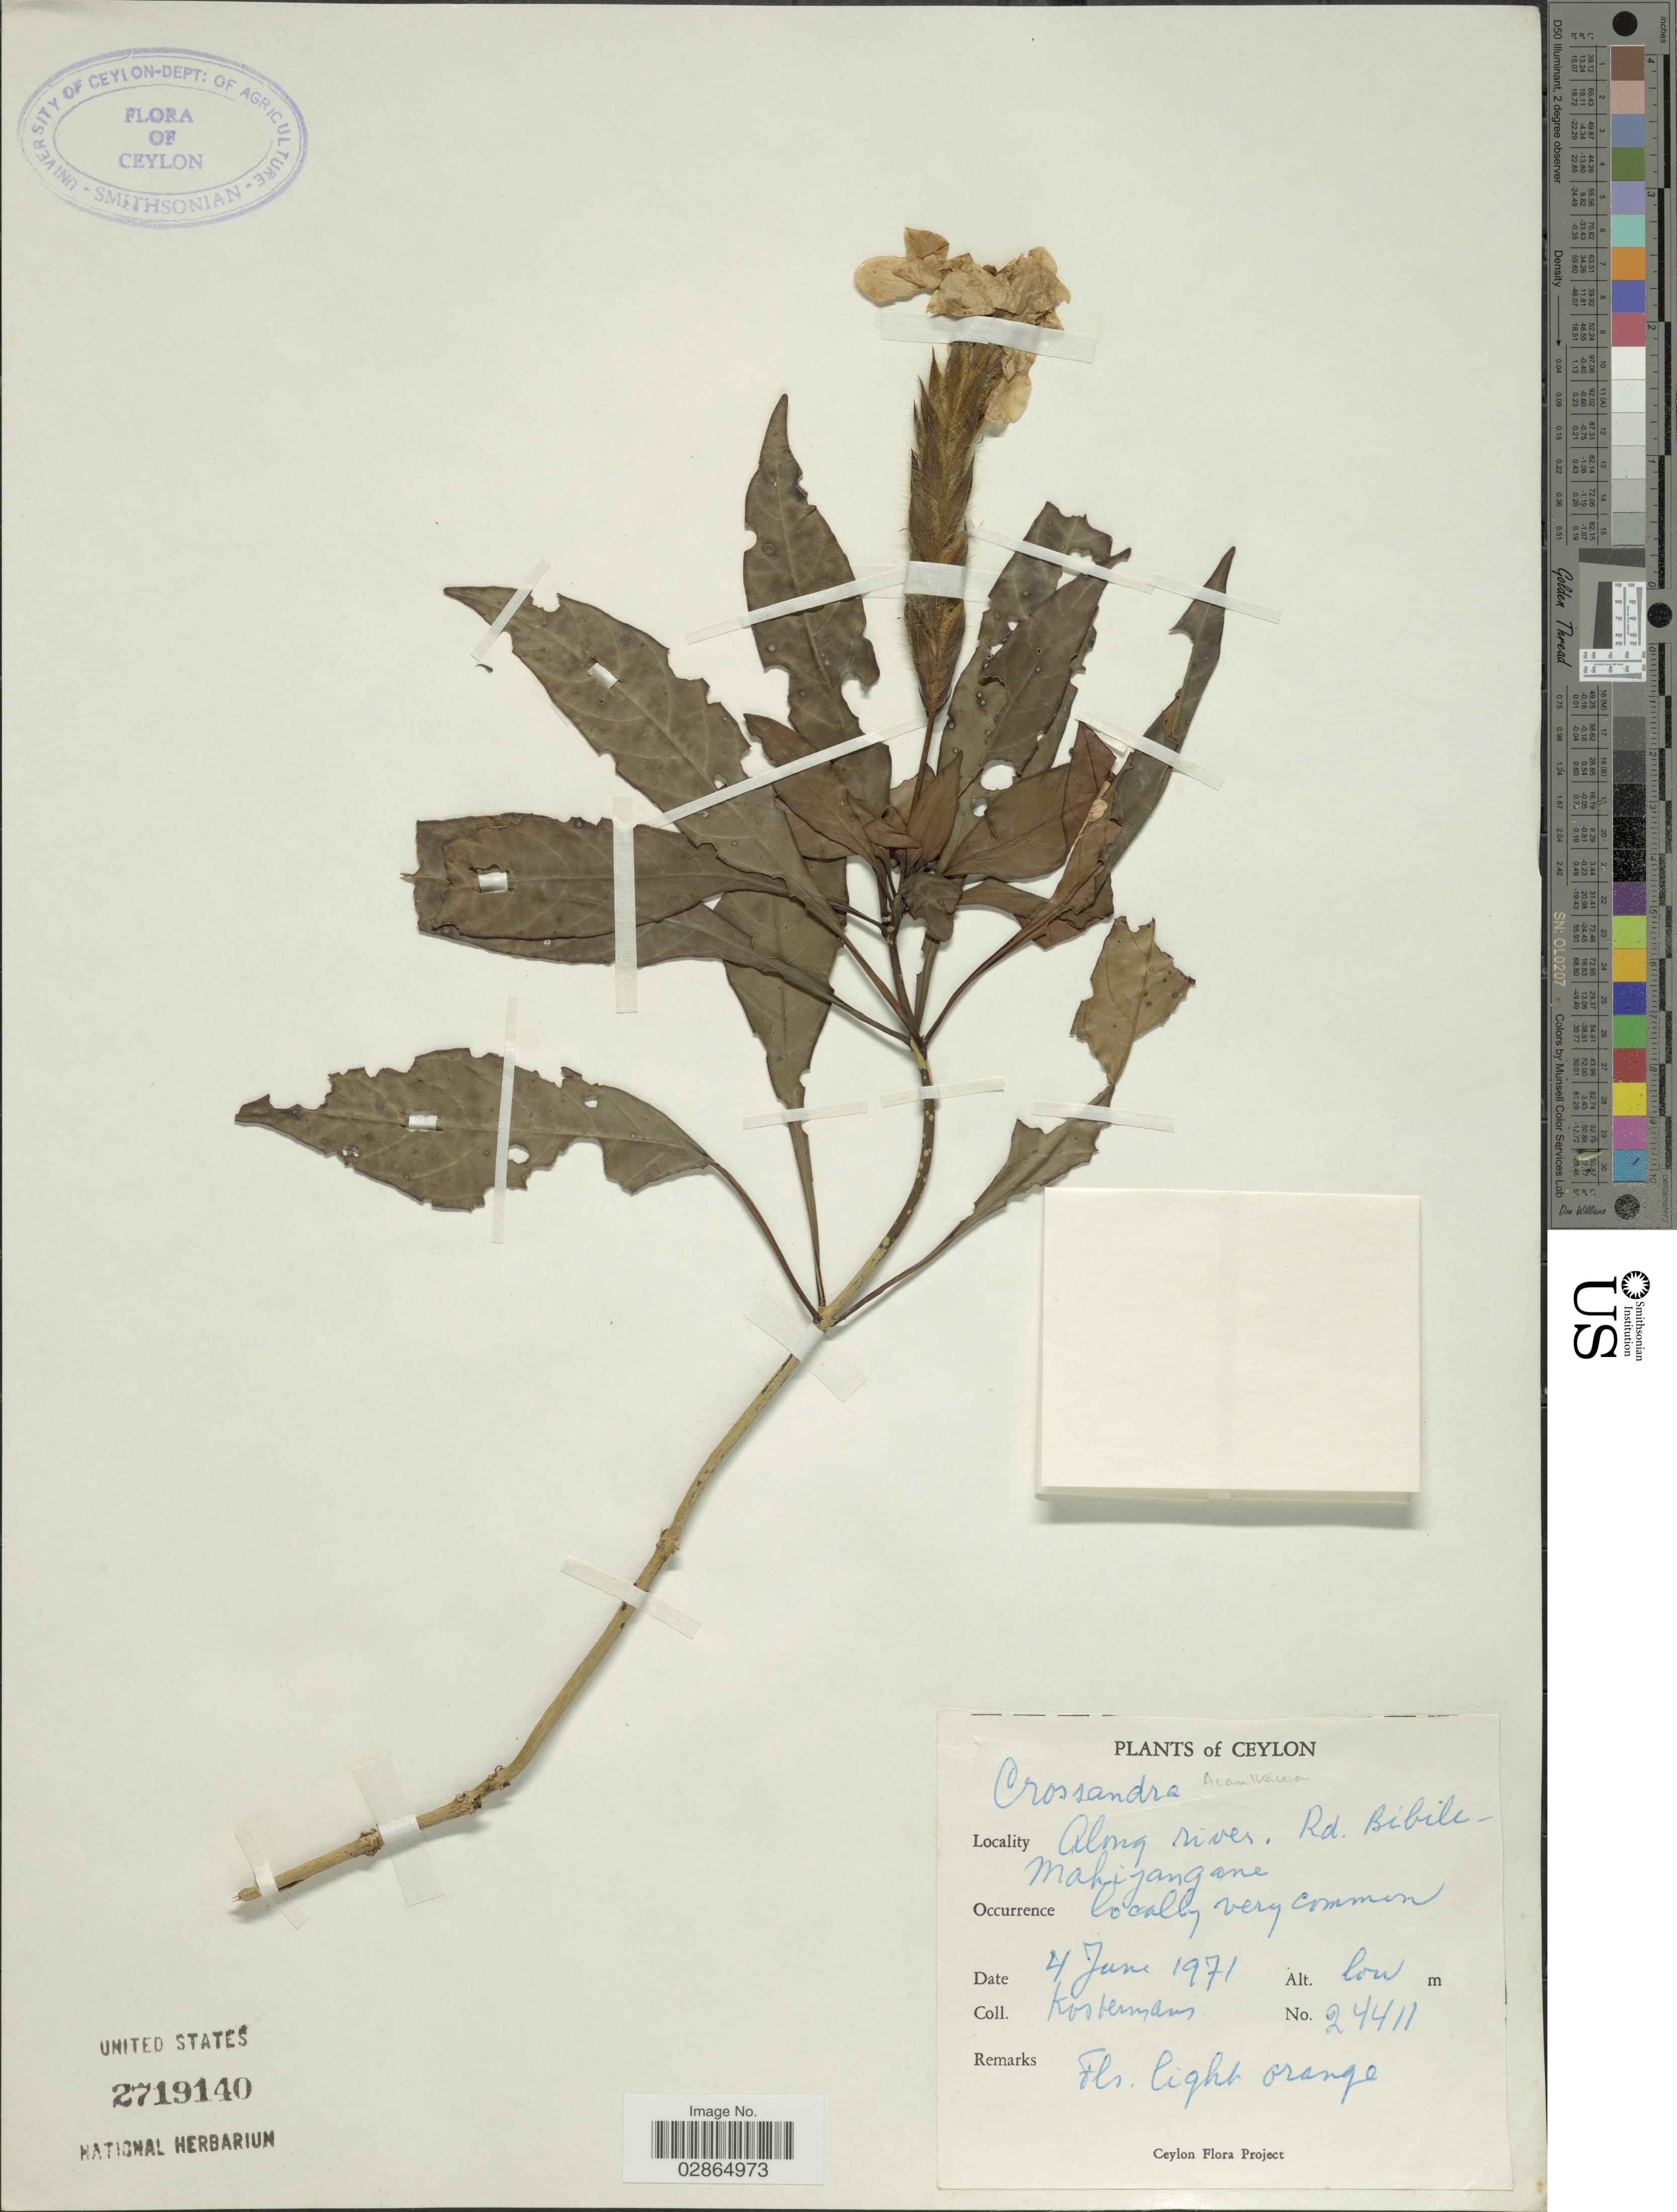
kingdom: Plantae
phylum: Tracheophyta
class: Magnoliopsida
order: Lamiales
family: Acanthaceae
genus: Crossandra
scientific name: Crossandra infundibuliformis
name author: (L.) Nees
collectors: Kostermans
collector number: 24411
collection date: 1971-06-04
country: Sri Lanka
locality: Ceylon. Rd. Bibile-Mahiyangane.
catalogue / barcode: US 2719140